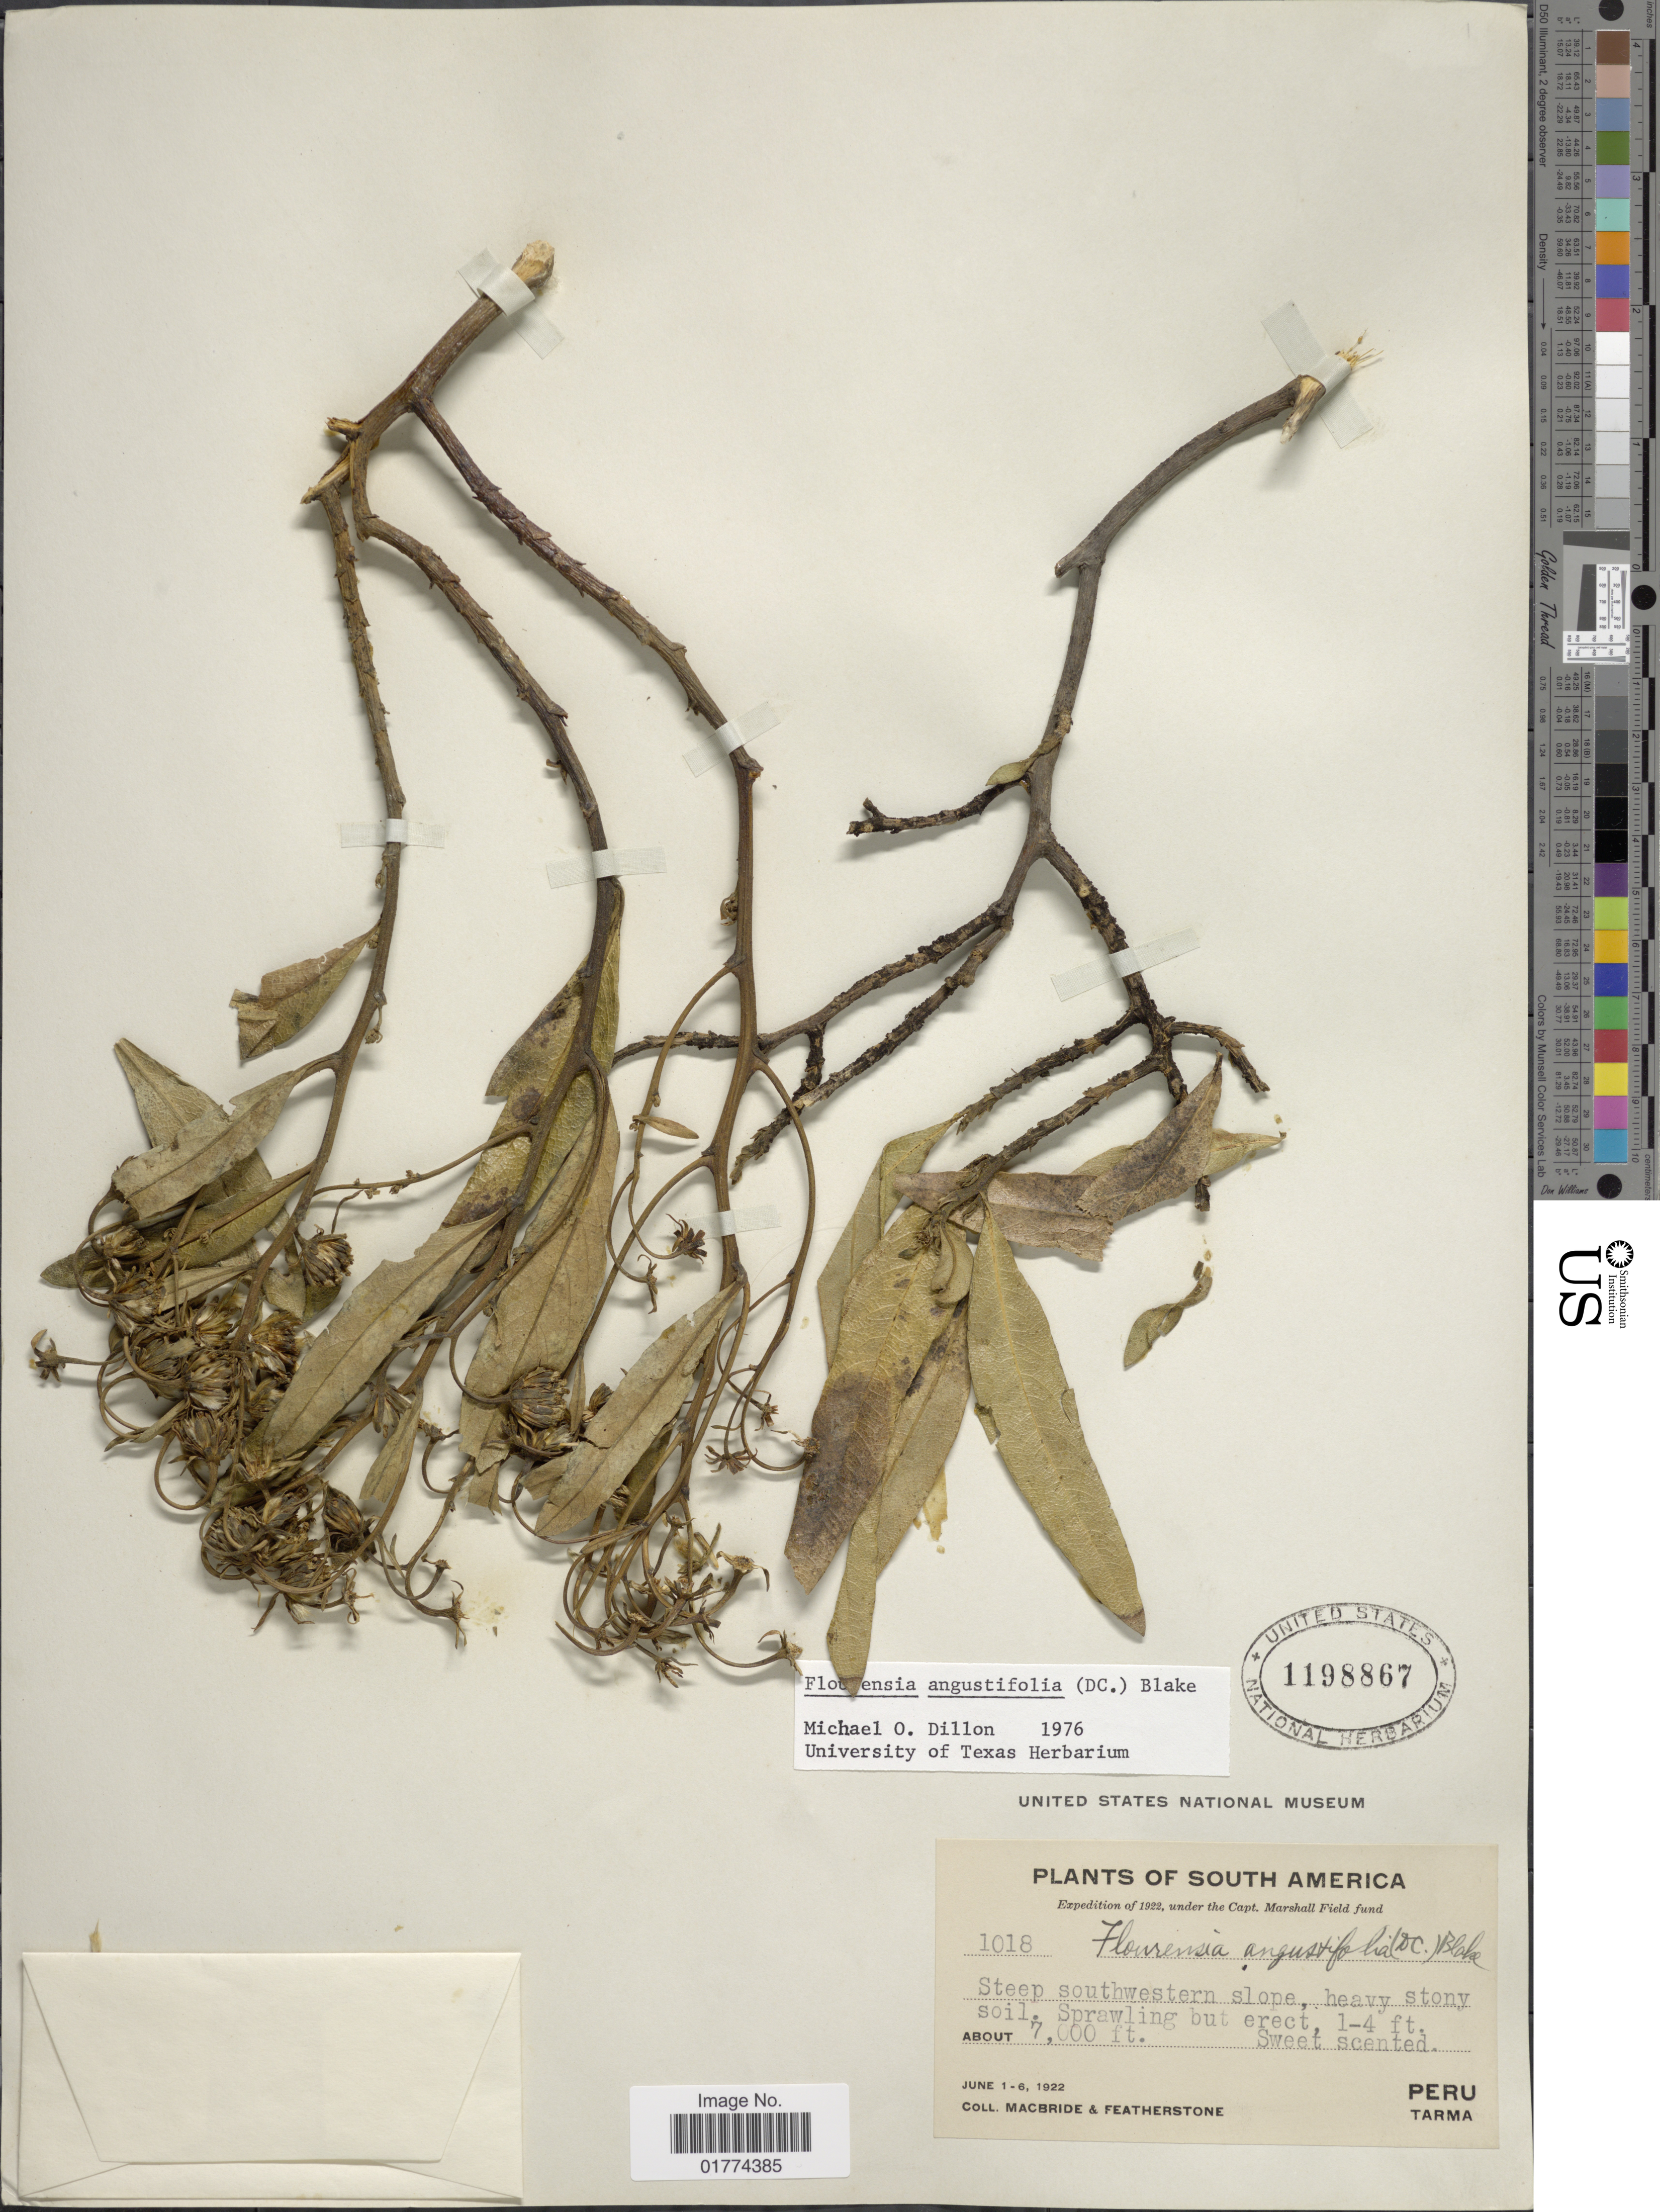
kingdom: Plantae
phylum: Tracheophyta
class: Magnoliopsida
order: Asterales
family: Asteraceae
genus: Flourensia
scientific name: Flourensia angustifolia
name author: (DC.) S.F. Blake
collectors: Macbride, -- & -. Featherstone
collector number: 1018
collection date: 1922-06-01/1922-06-06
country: Peru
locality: Tarma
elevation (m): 2134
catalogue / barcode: US 1198867